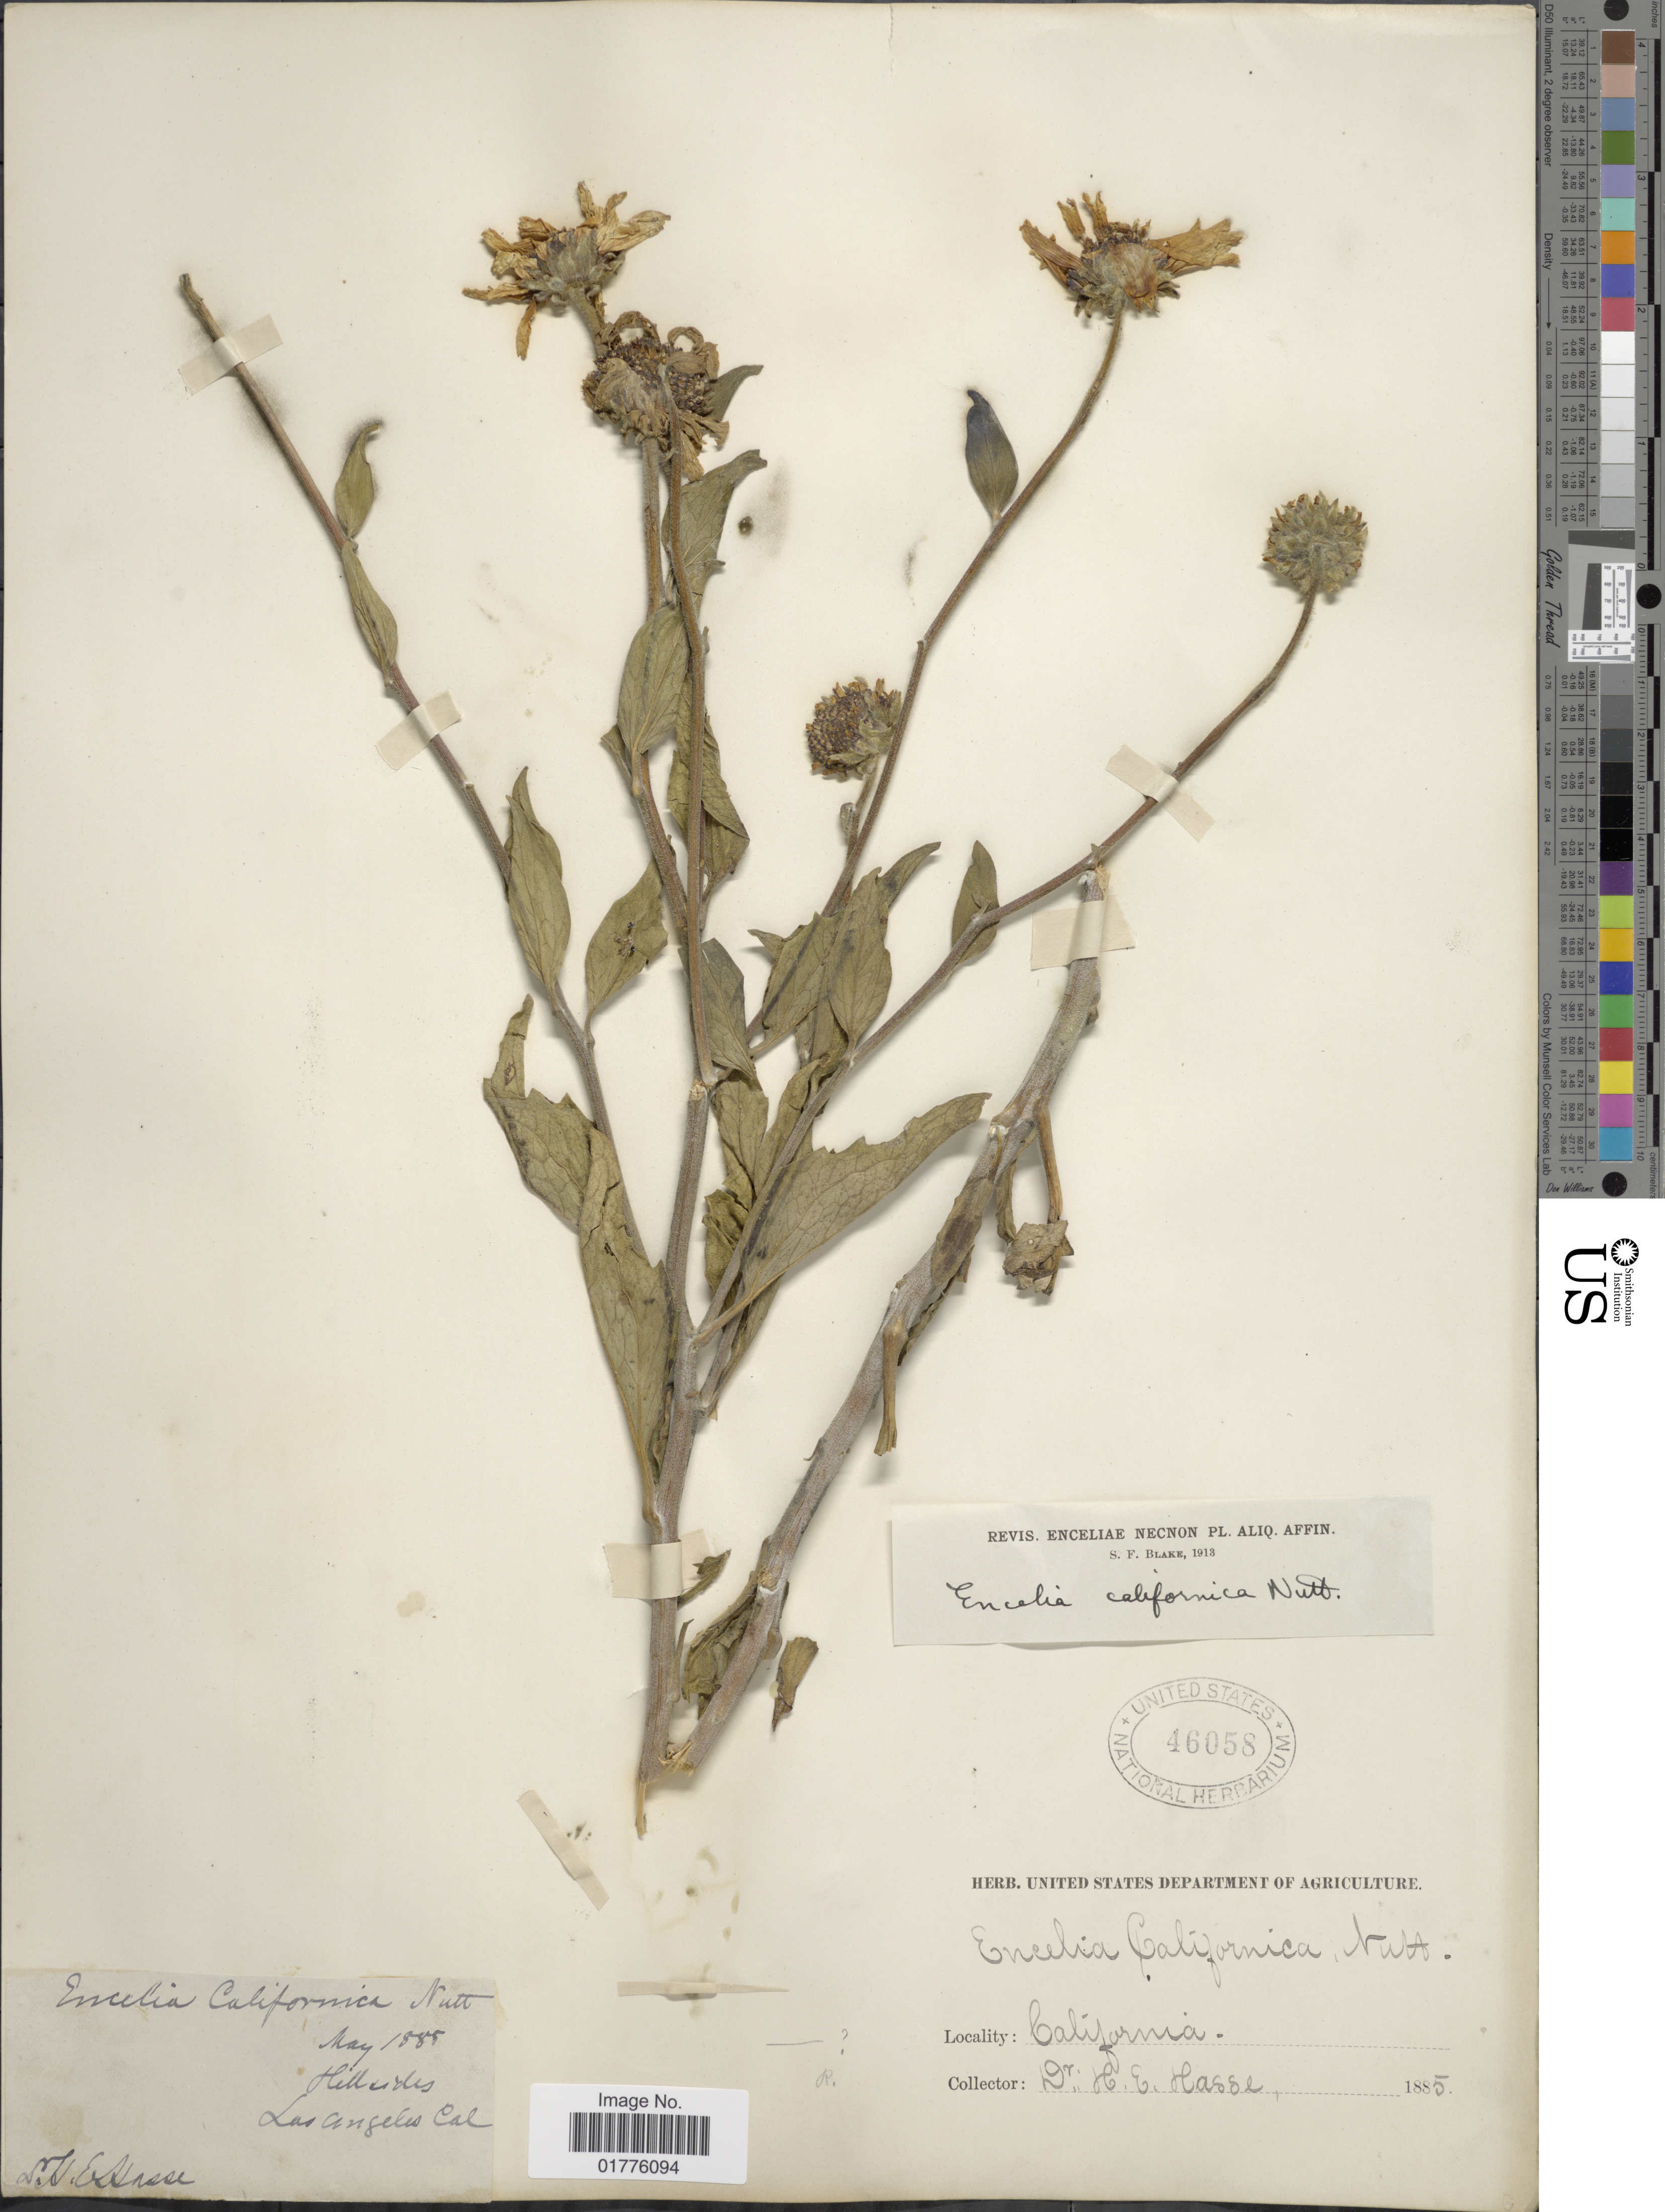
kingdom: Plantae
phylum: Tracheophyta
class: Magnoliopsida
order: Asterales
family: Asteraceae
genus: Encelia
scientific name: Encelia californica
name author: Nutt.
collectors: H. E. Hasse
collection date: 1885-05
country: United States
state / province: California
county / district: Los Angeles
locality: California. Hillsides. Los Angeles Cal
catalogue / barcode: US 46058